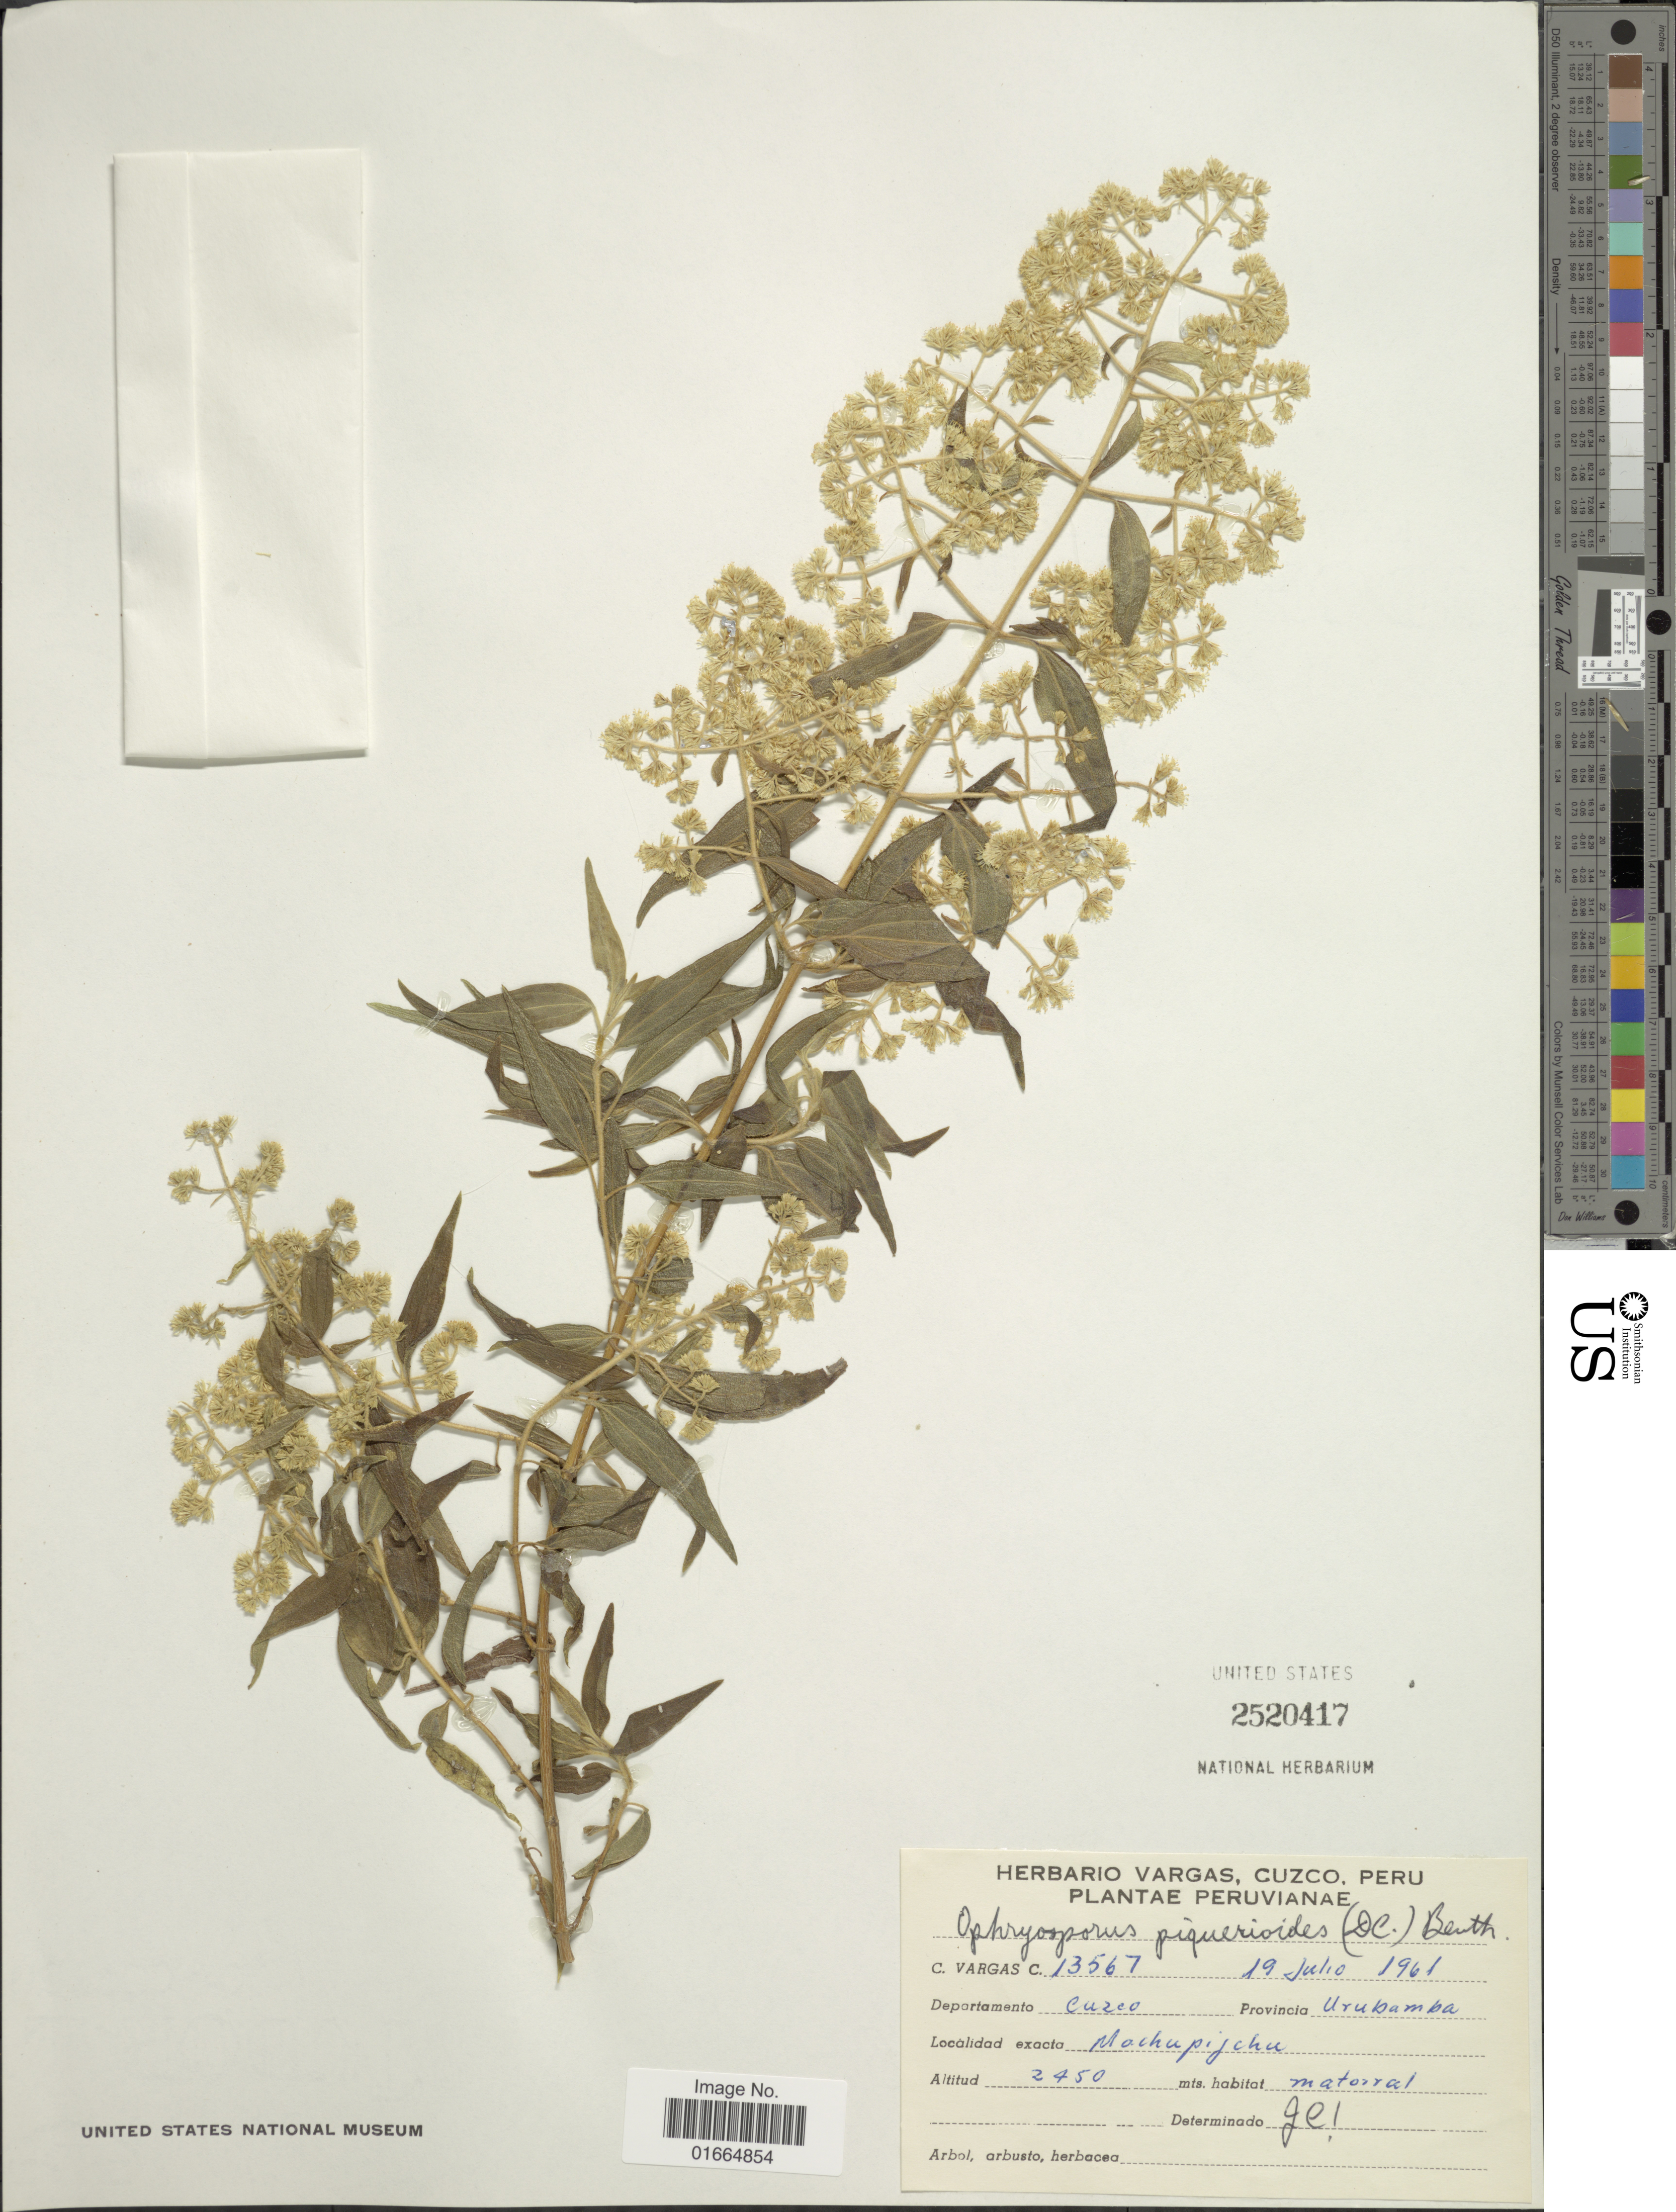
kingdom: Plantae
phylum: Tracheophyta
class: Magnoliopsida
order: Asterales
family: Asteraceae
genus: Ophryosporus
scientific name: Ophryosporus piquerioides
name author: (DC.) Benth. ex Baker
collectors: C. Vargas Calderón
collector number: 13567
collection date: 1961-07-19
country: Peru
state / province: Cusco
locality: Departamento Cuzco. Provincia Urubamba. Machupichu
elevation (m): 2450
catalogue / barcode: US 2520417